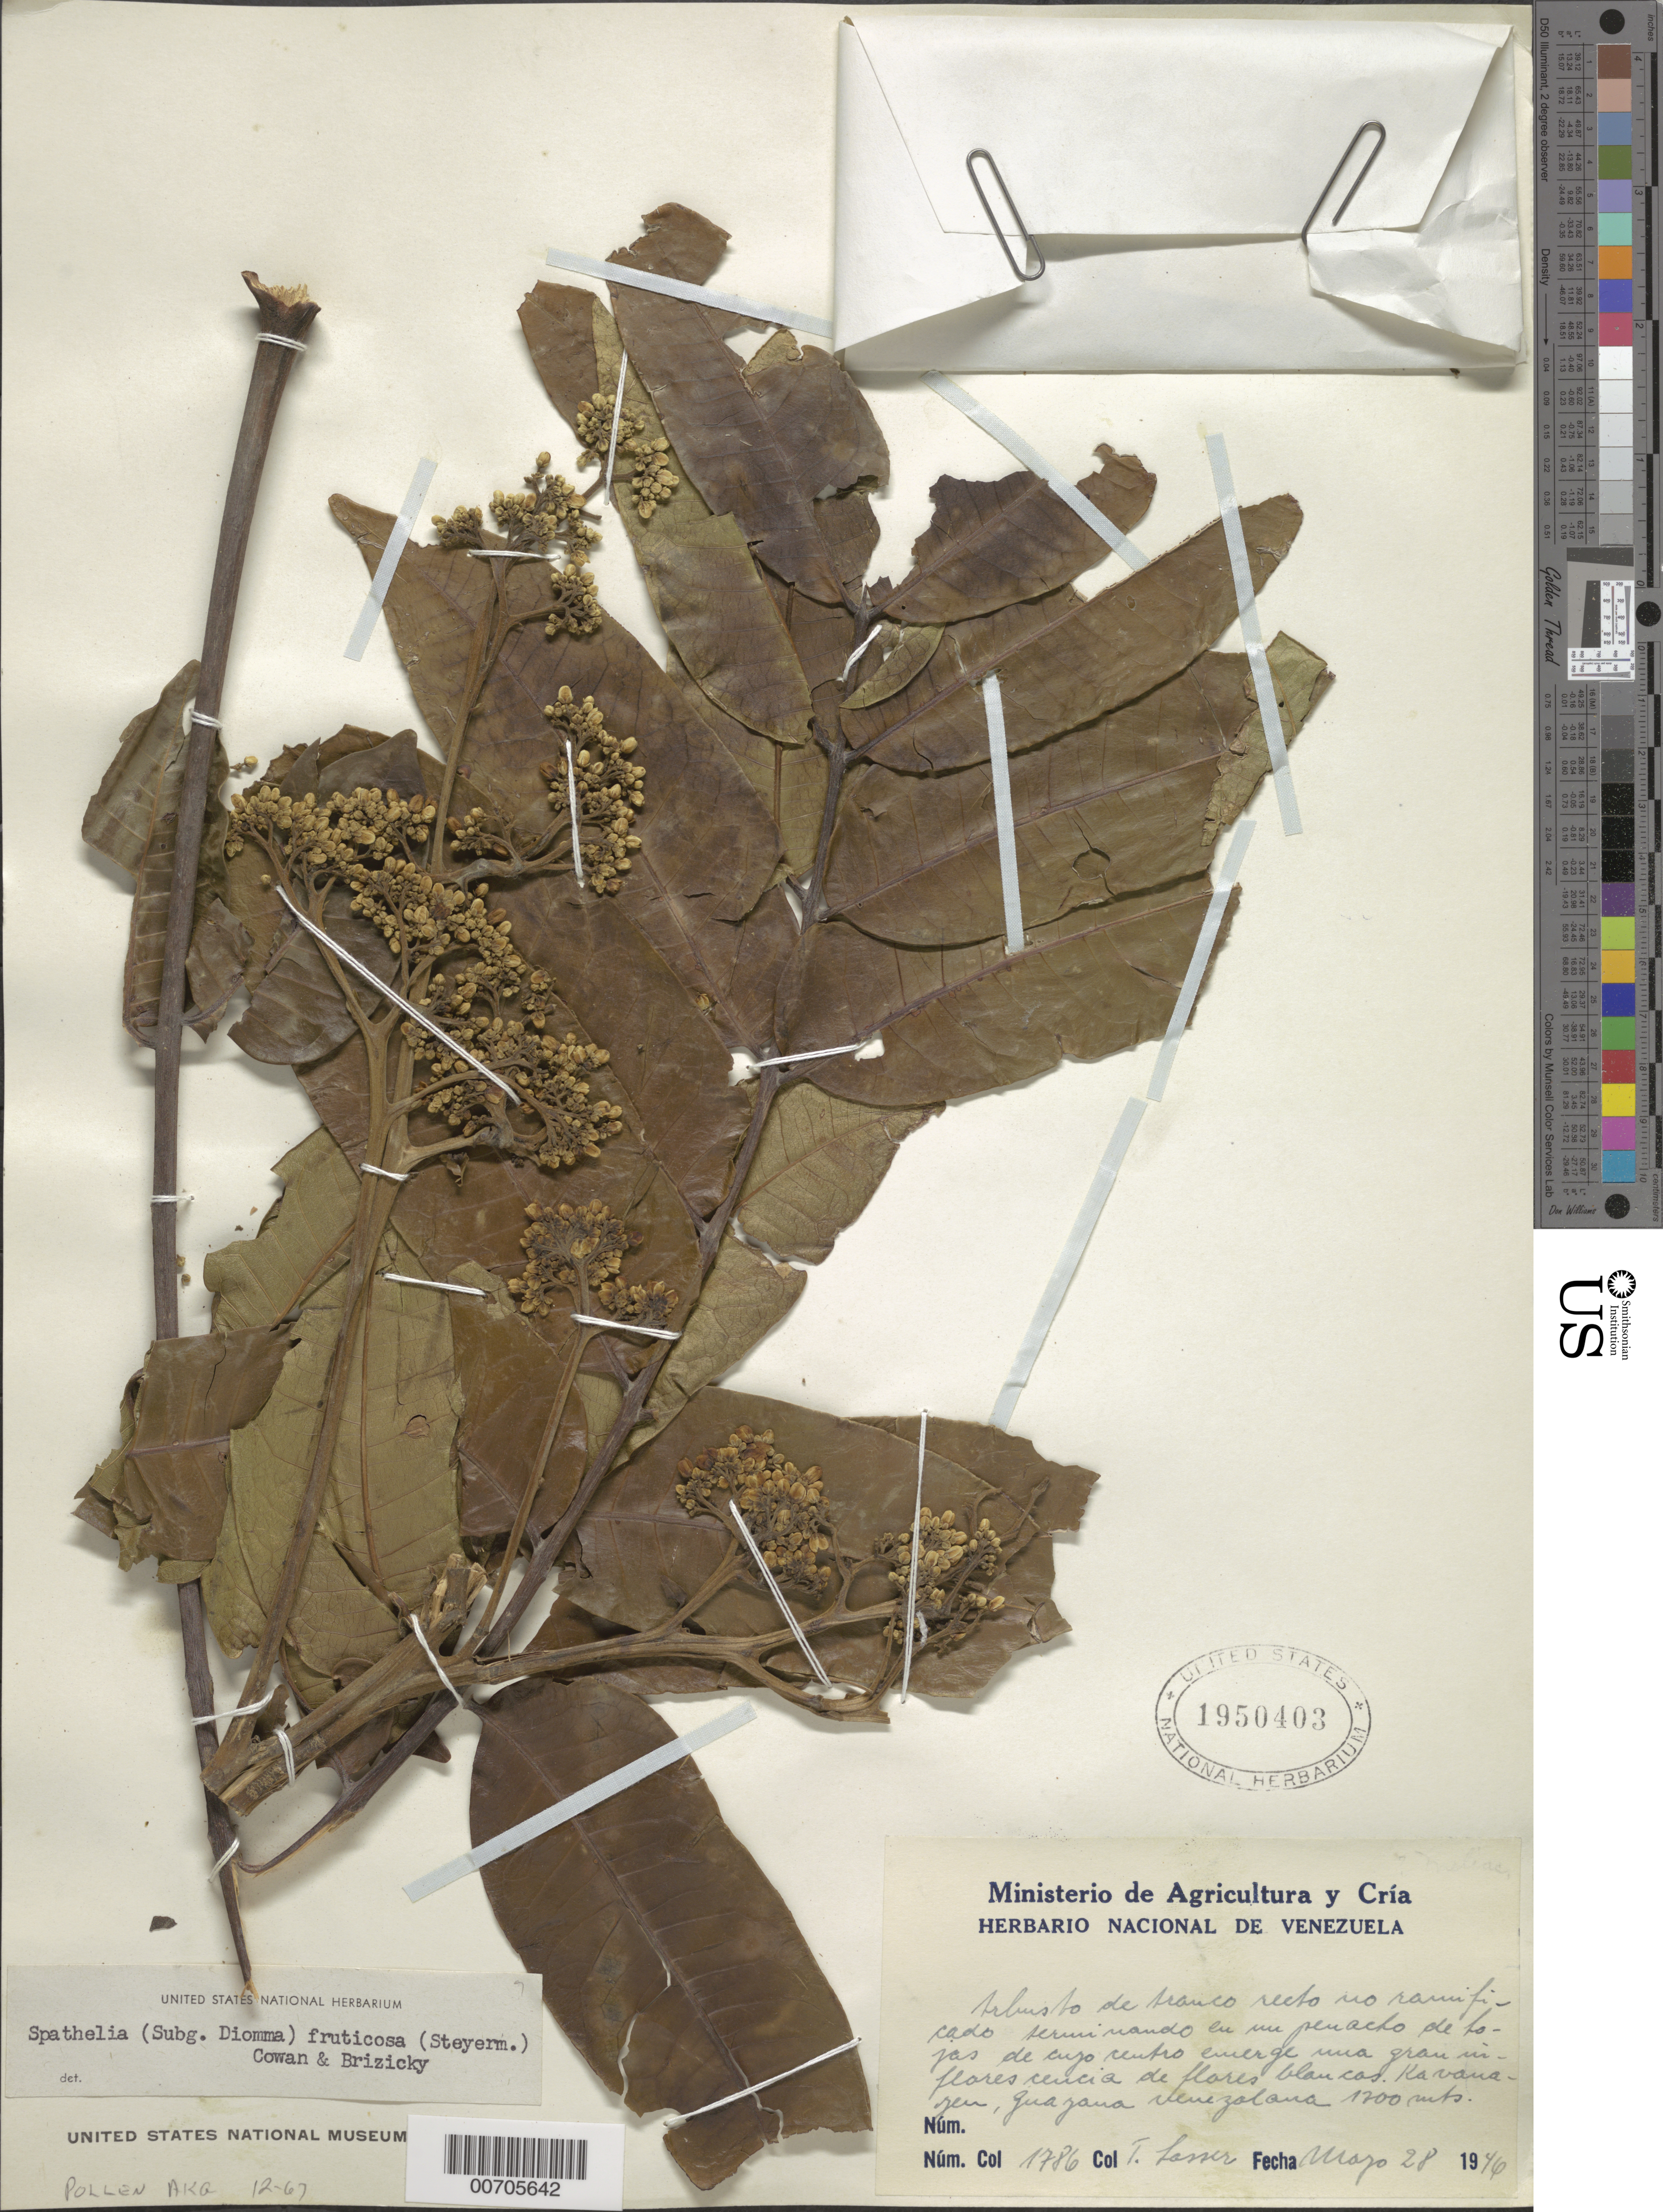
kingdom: Plantae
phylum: Tracheophyta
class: Magnoliopsida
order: Sapindales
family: Rutaceae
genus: Sohnreyia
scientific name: Sohnreyia ulei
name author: (Engl. ex Harms) Appelhans & Kessler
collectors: T. Lasser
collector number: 1786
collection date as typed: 28-May-46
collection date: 1946-05-28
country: Venezuela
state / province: Bolívar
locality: Kavanayén, Guayana Venezolana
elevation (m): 1200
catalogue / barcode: US 1950403